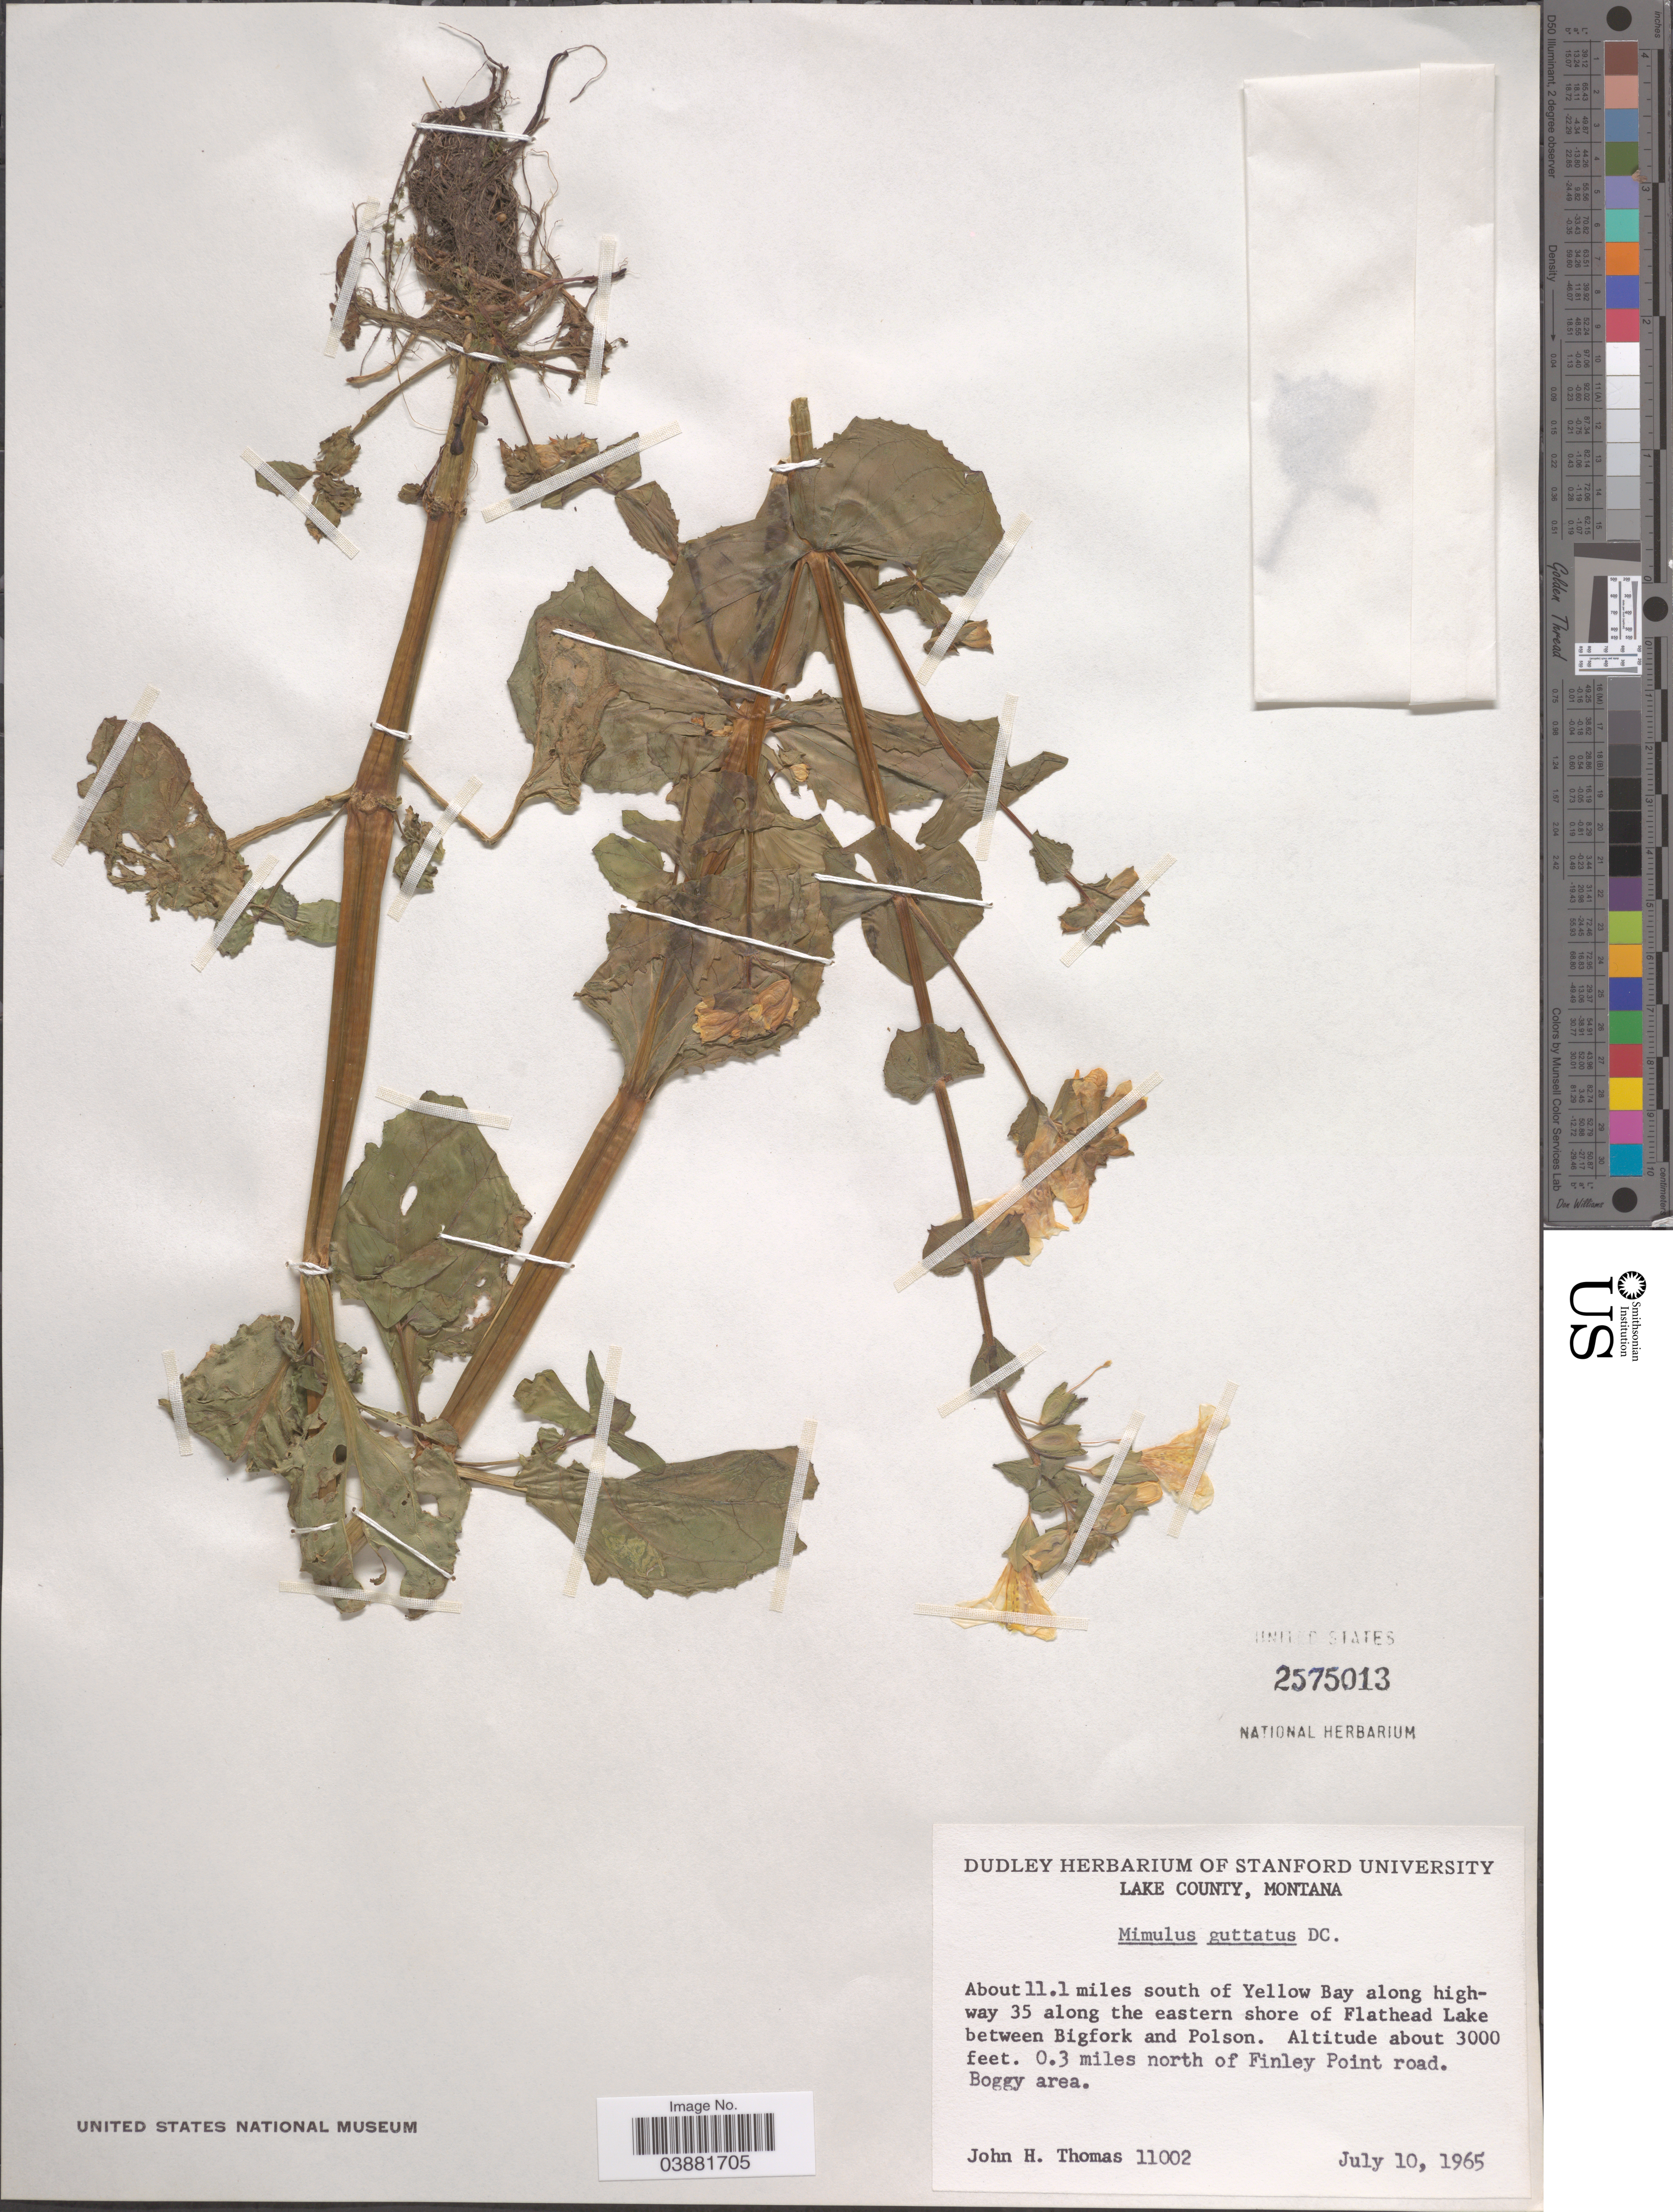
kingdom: Plantae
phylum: Tracheophyta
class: Magnoliopsida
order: Lamiales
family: Phrymaceae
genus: Mimulus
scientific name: Mimulus guttatus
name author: DC.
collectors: J. H. Thomas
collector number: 11002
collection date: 1965-07-10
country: United States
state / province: Montana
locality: Lake County. About 11.1 miles south of Yellow Bay along highway 35 along the eastern shore of Flathead Lake between Bigfork and Polson. 0.3 miles north of Finley Point road.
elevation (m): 914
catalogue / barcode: US 2575013